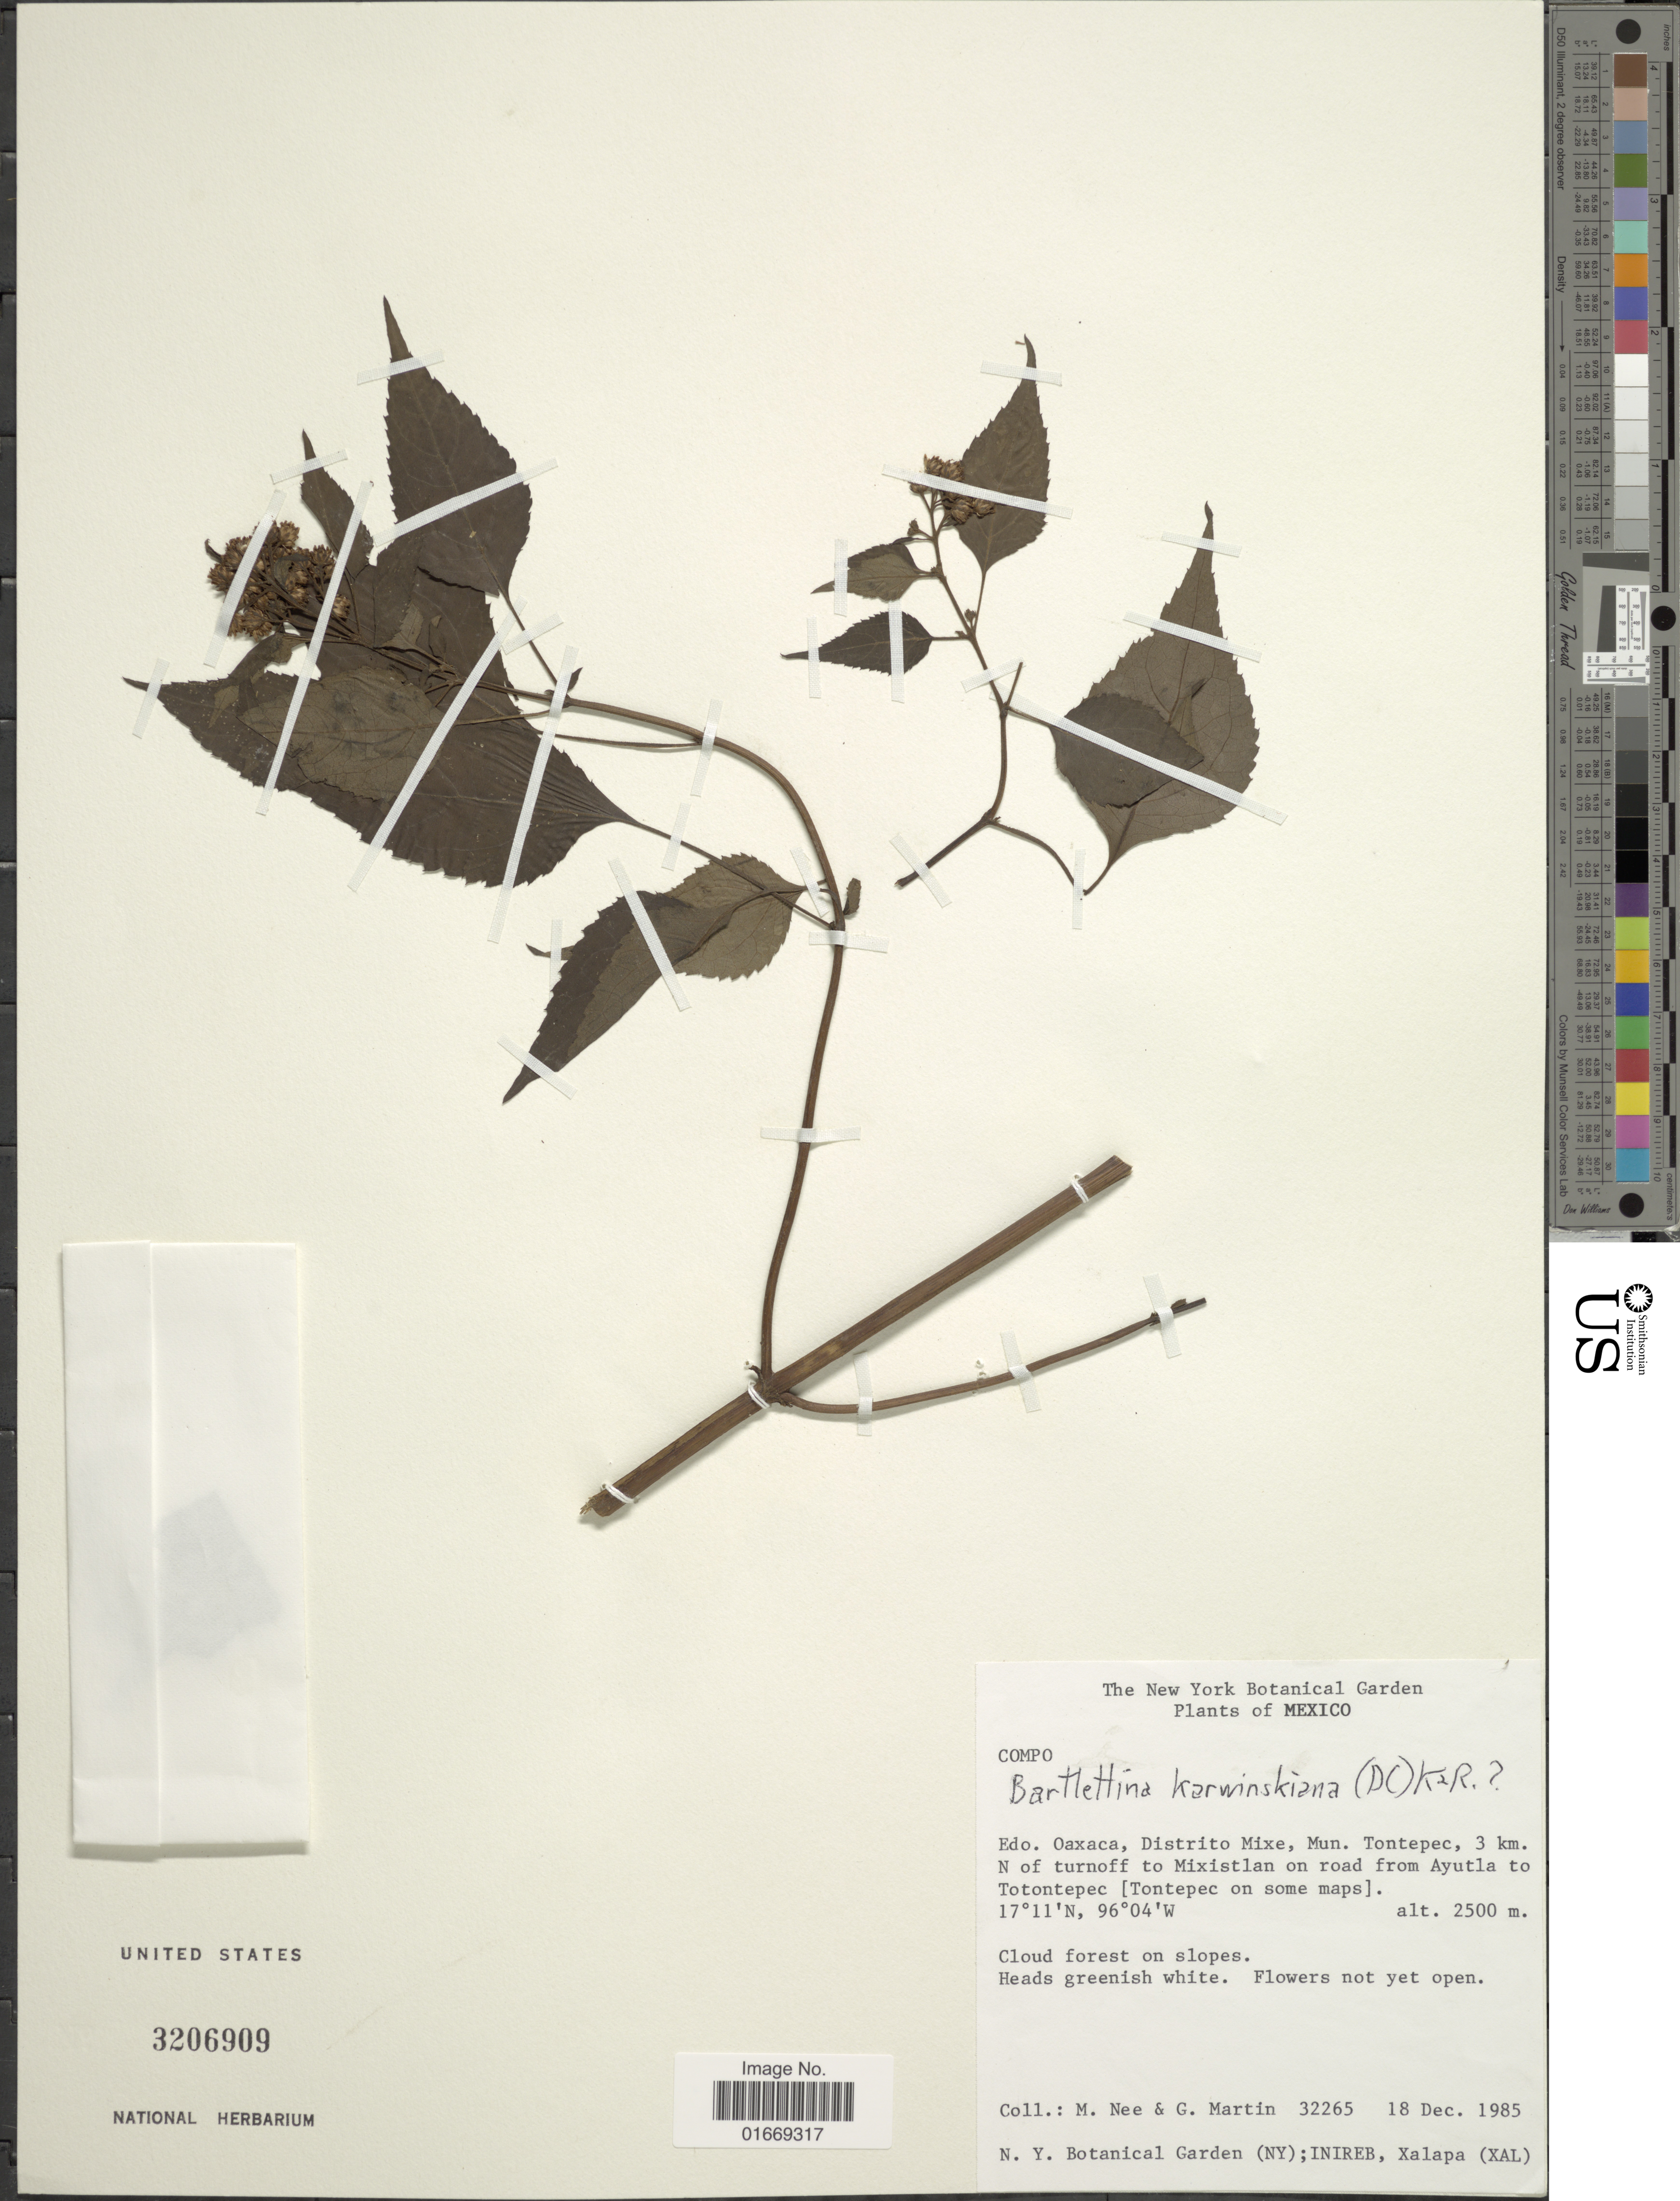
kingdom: Plantae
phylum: Tracheophyta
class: Magnoliopsida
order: Asterales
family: Asteraceae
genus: Bartlettina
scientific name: Bartlettina karvinskiana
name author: (DC.) R.M. King & H. Rob.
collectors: M. Nee & G. Martin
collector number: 32265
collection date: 1985-12-18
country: Mexico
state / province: Oaxaca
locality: Edo. Oaxaca, Distrito Mixe, Mun. Tontepec, 3 km. N of turnoff to Mixistlan on road from Ayutlan to Totontepec [Tontepec on some maps]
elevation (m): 2500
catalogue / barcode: US 3206909